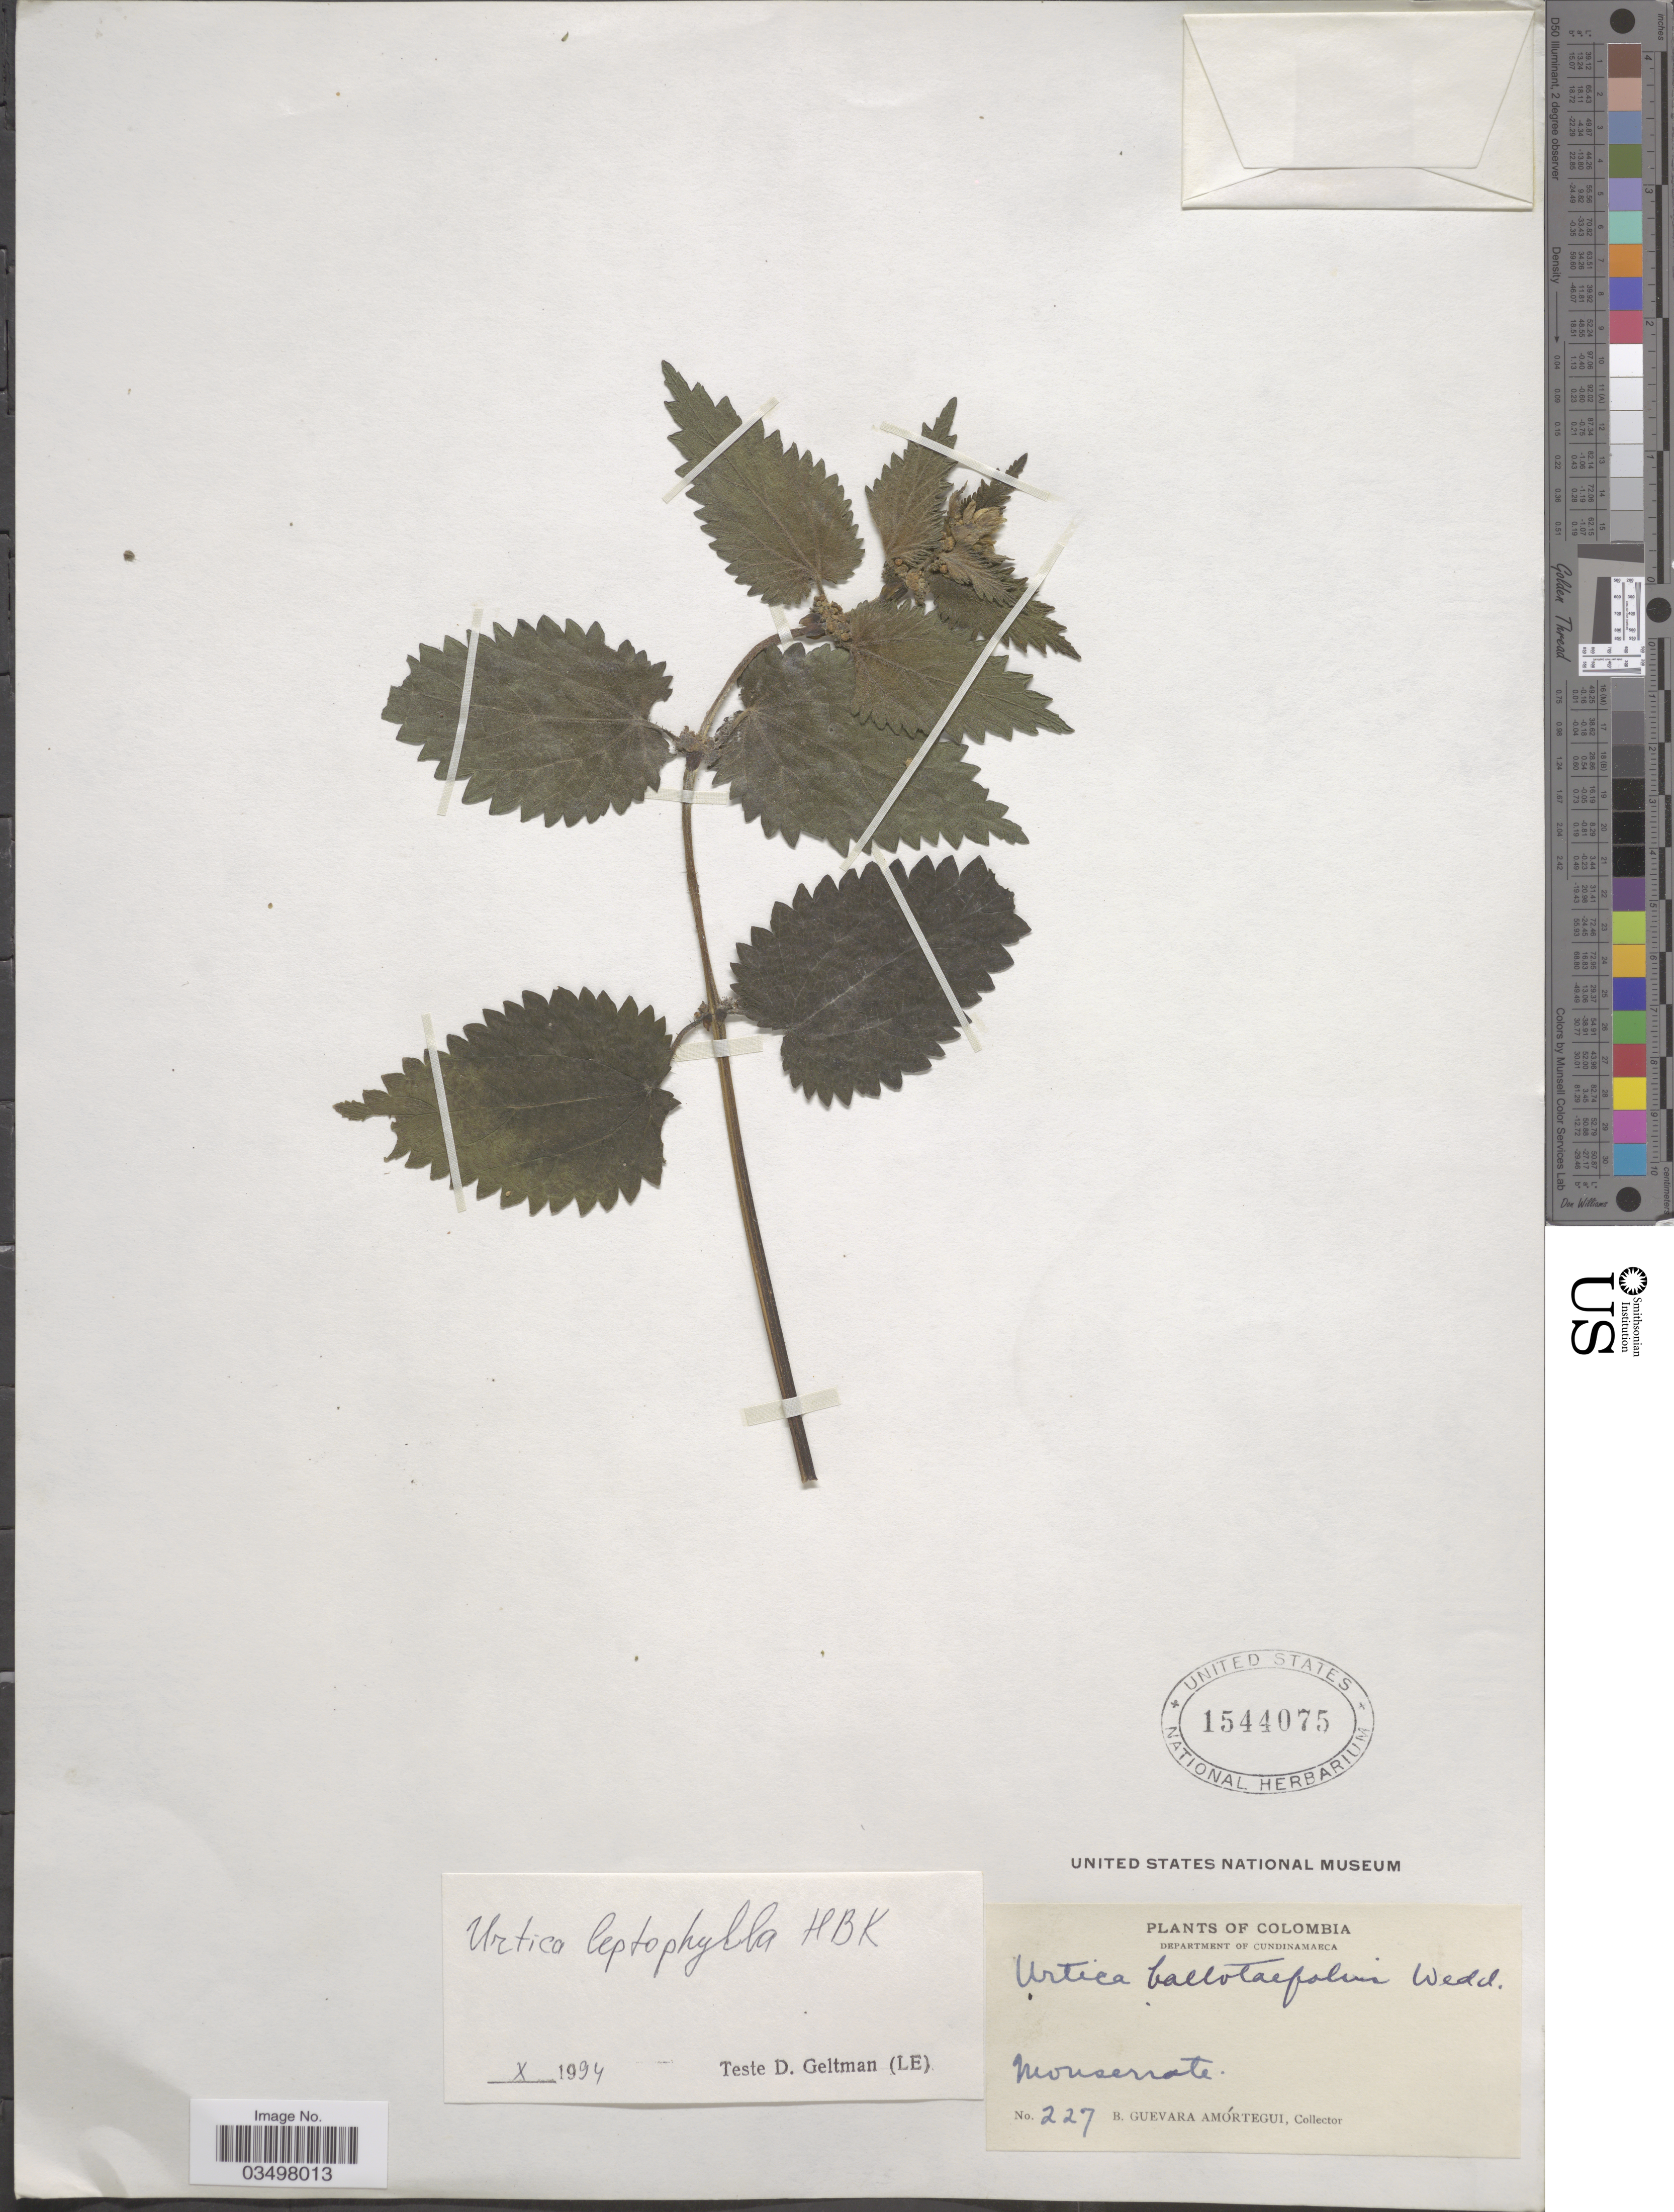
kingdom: Plantae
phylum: Tracheophyta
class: Magnoliopsida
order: Rosales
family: Urticaceae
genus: Urtica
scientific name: Urtica leptophylla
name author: Kunth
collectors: B. Guevara Amortegui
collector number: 227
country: Colombia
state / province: Cundinamarca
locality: Department of Cundinamarca. Monserrate.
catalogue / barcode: US 1544075